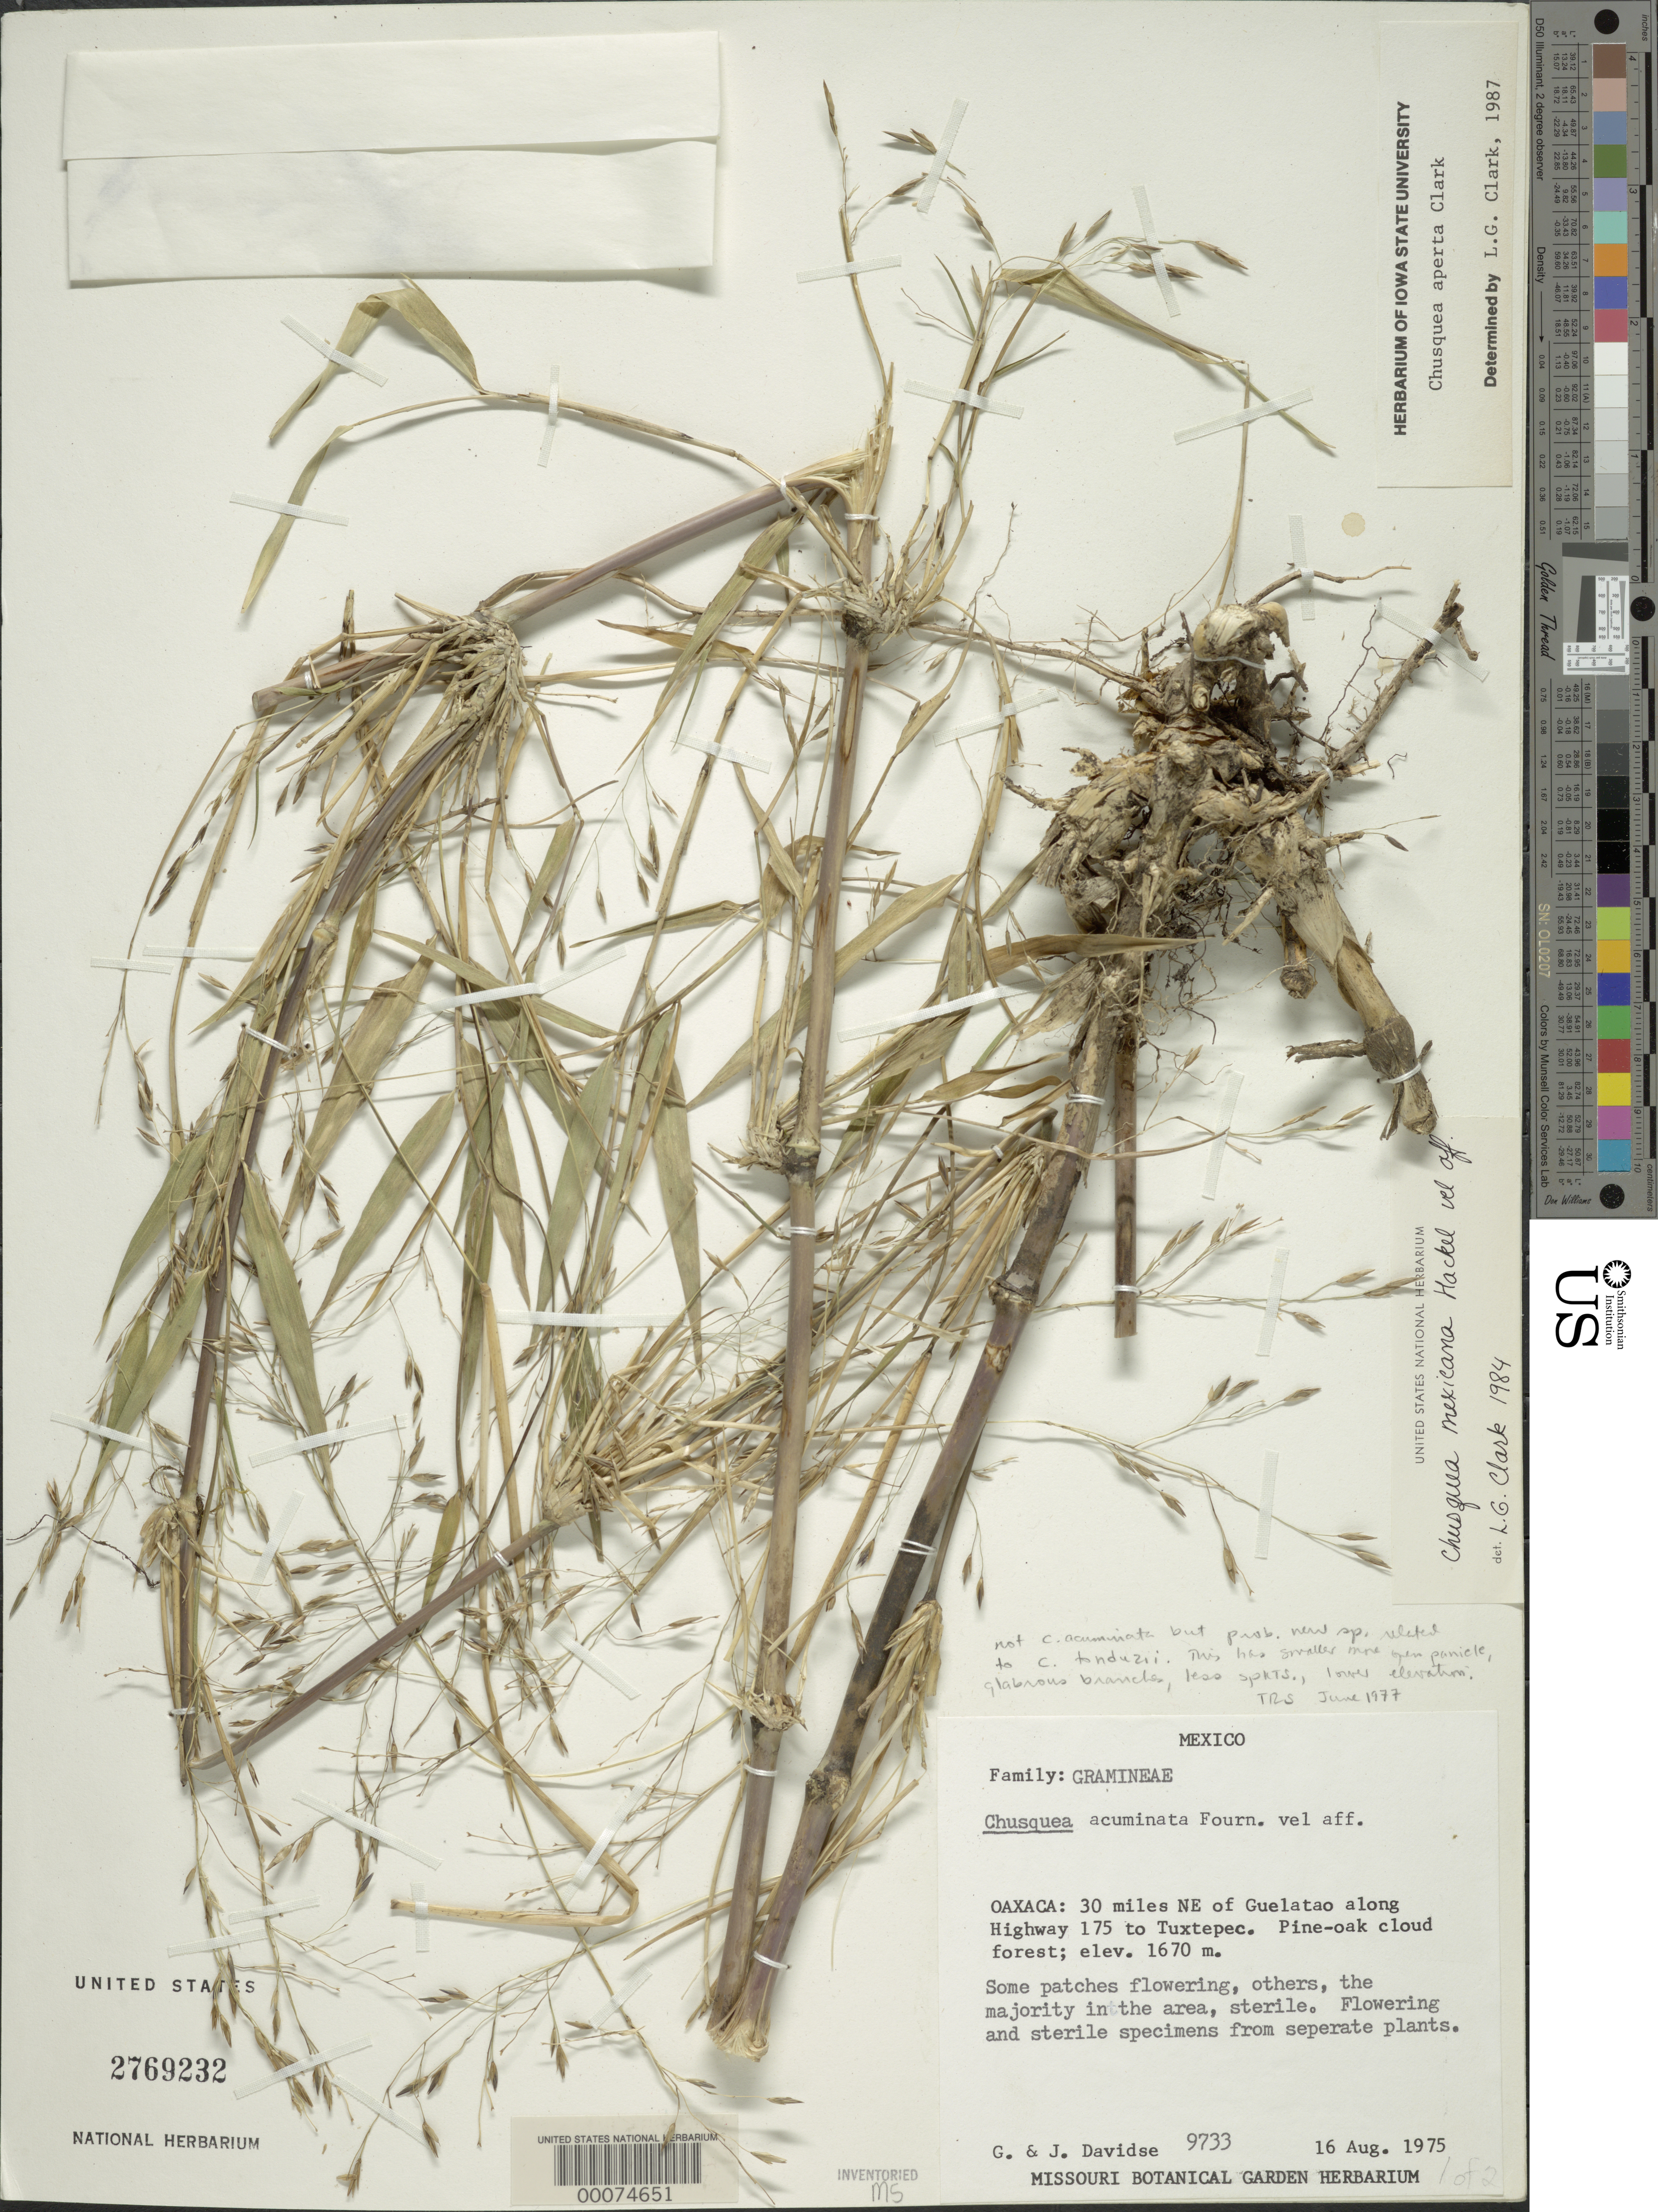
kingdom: Plantae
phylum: Tracheophyta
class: Liliopsida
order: Poales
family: Poaceae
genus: Chusquea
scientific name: Chusquea aperta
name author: L.G. Clark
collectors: G. Davidse & J. Davidse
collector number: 9733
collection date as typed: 16 Aug 1975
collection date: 1975-08-16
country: Mexico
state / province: Oaxaca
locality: Guelatao, tuxtepec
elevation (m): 1670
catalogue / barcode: US 2769232